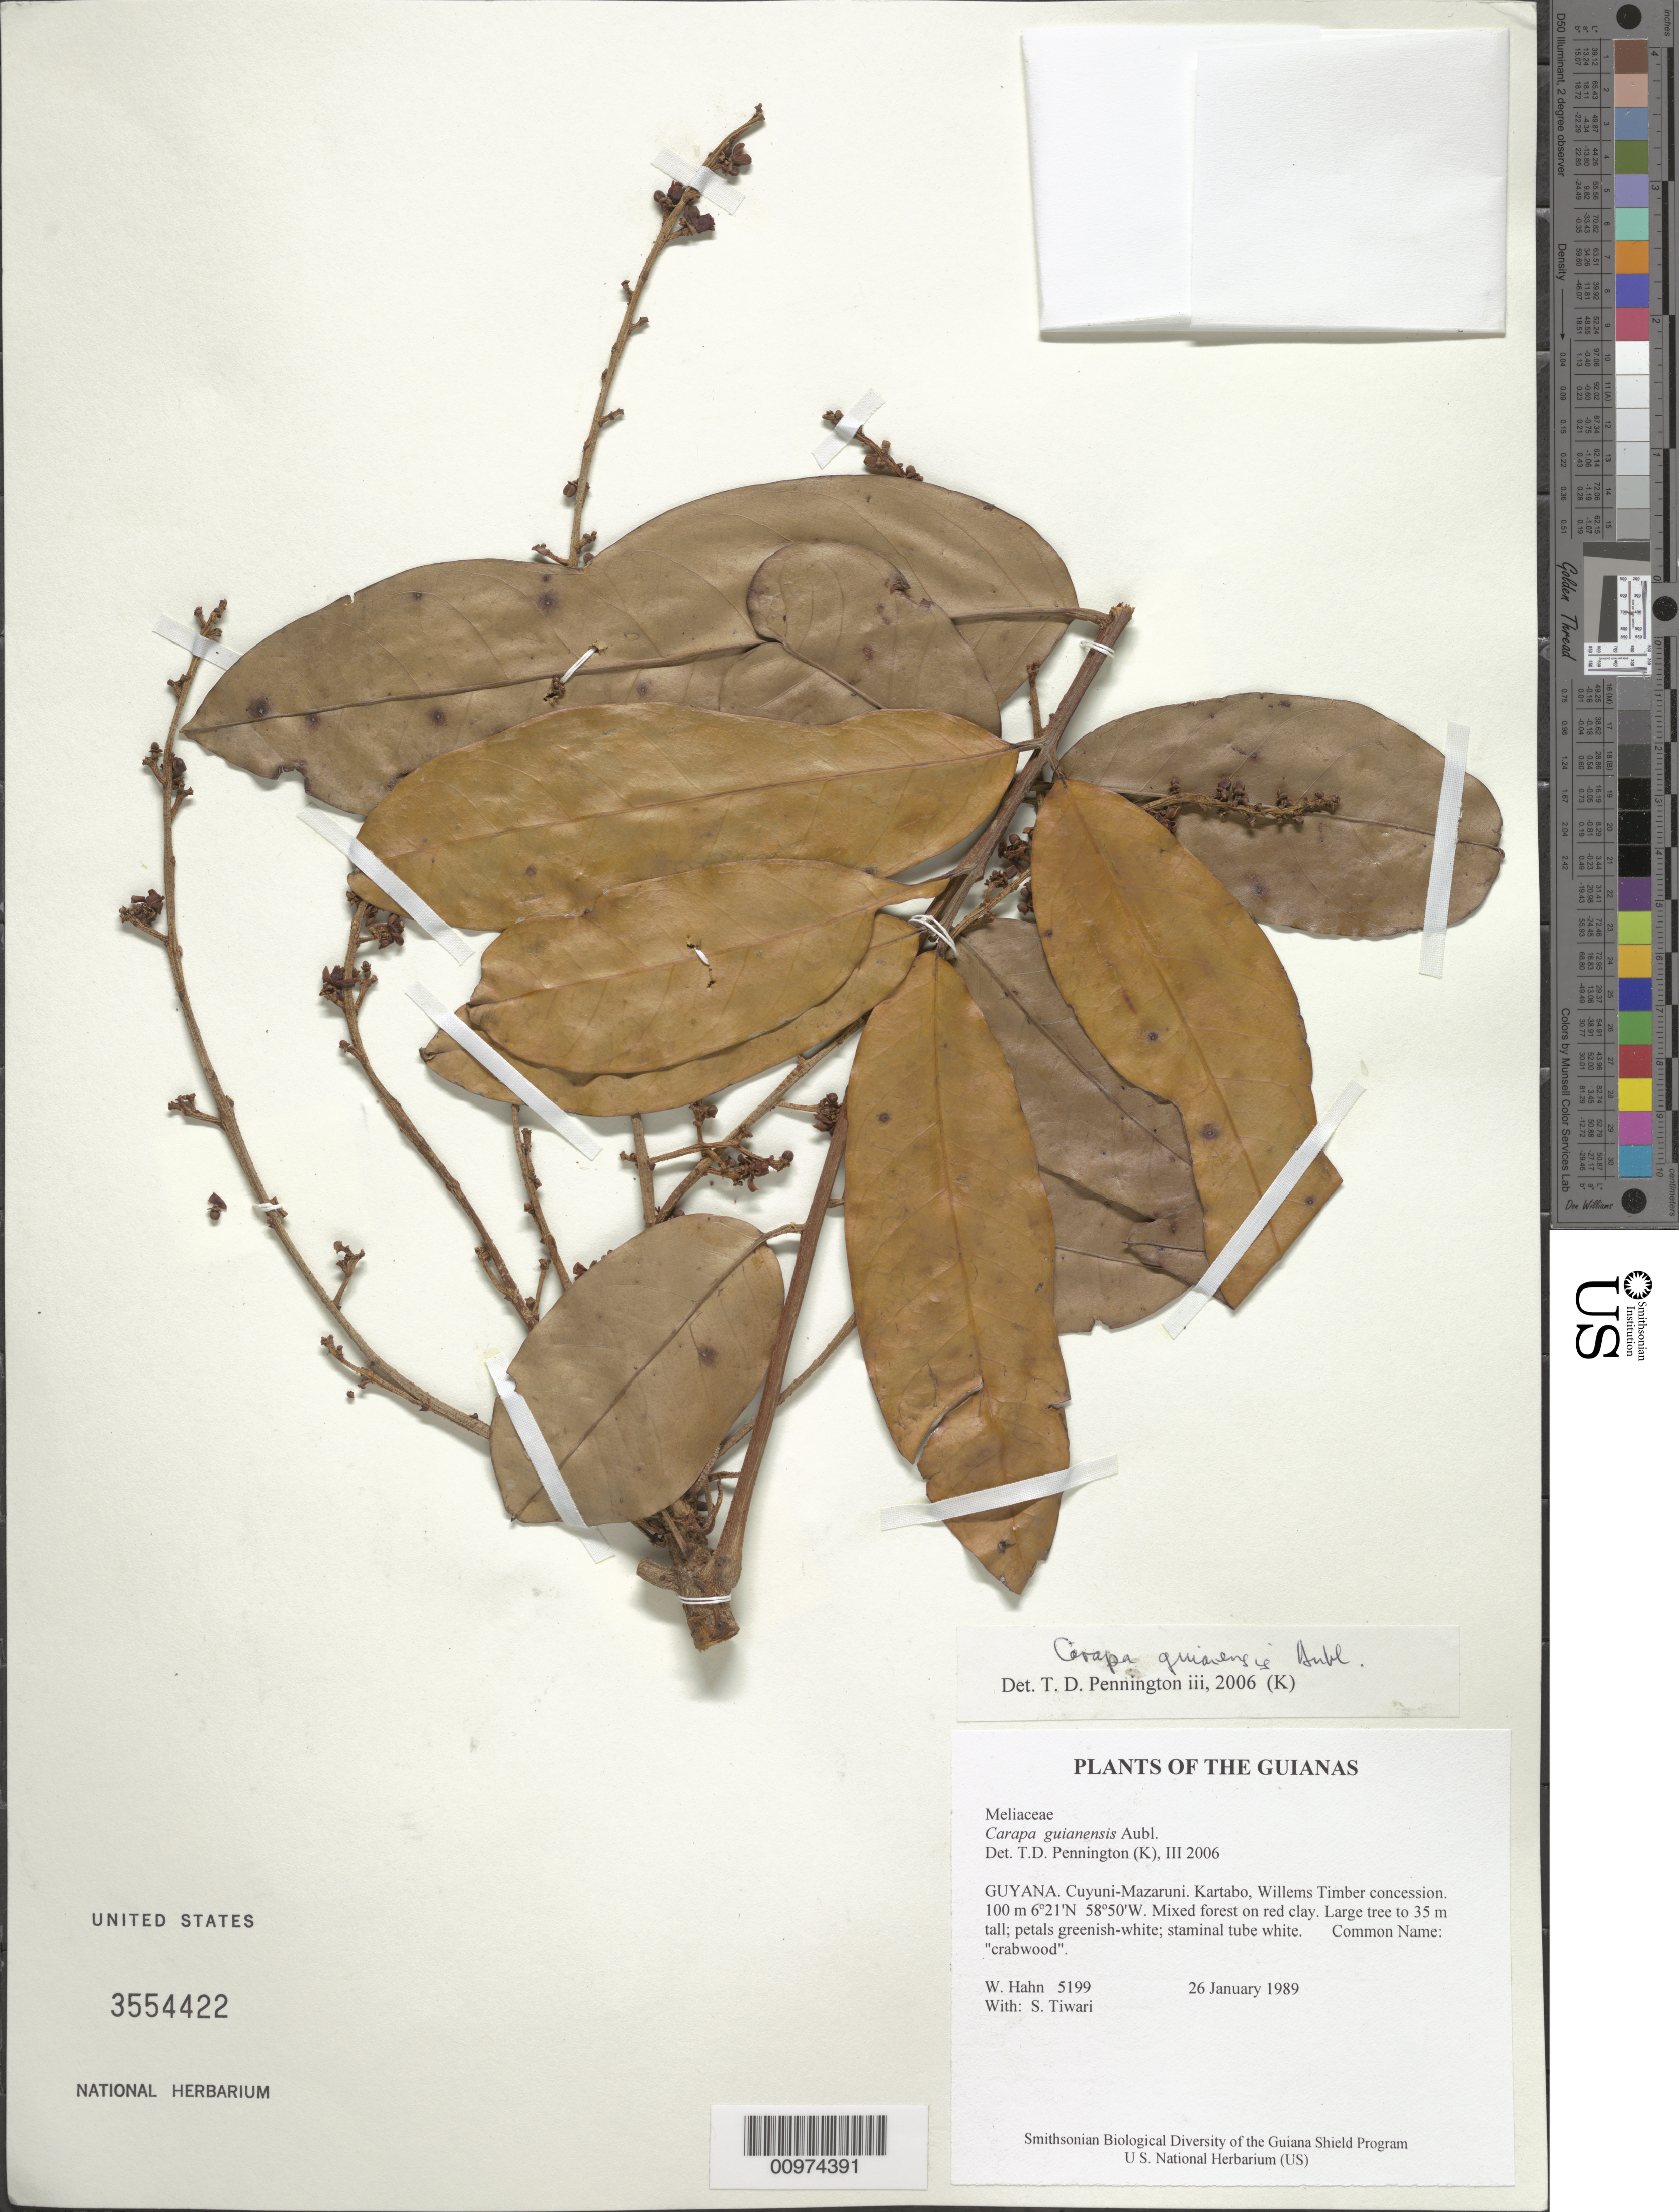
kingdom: Plantae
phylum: Tracheophyta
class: Magnoliopsida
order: Sapindales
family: Meliaceae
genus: Carapa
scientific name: Carapa guianensis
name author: Aubl.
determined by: Pennington, T. D., (K)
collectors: W. Hahn & S. Tiwari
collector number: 5199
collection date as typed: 26 January 1989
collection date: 1989-01-26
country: Guyana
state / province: Cuyuni-Mazaruni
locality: Kartabo, Willems Timber concession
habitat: Mixed forest on red clay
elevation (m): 100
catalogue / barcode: US 3554422